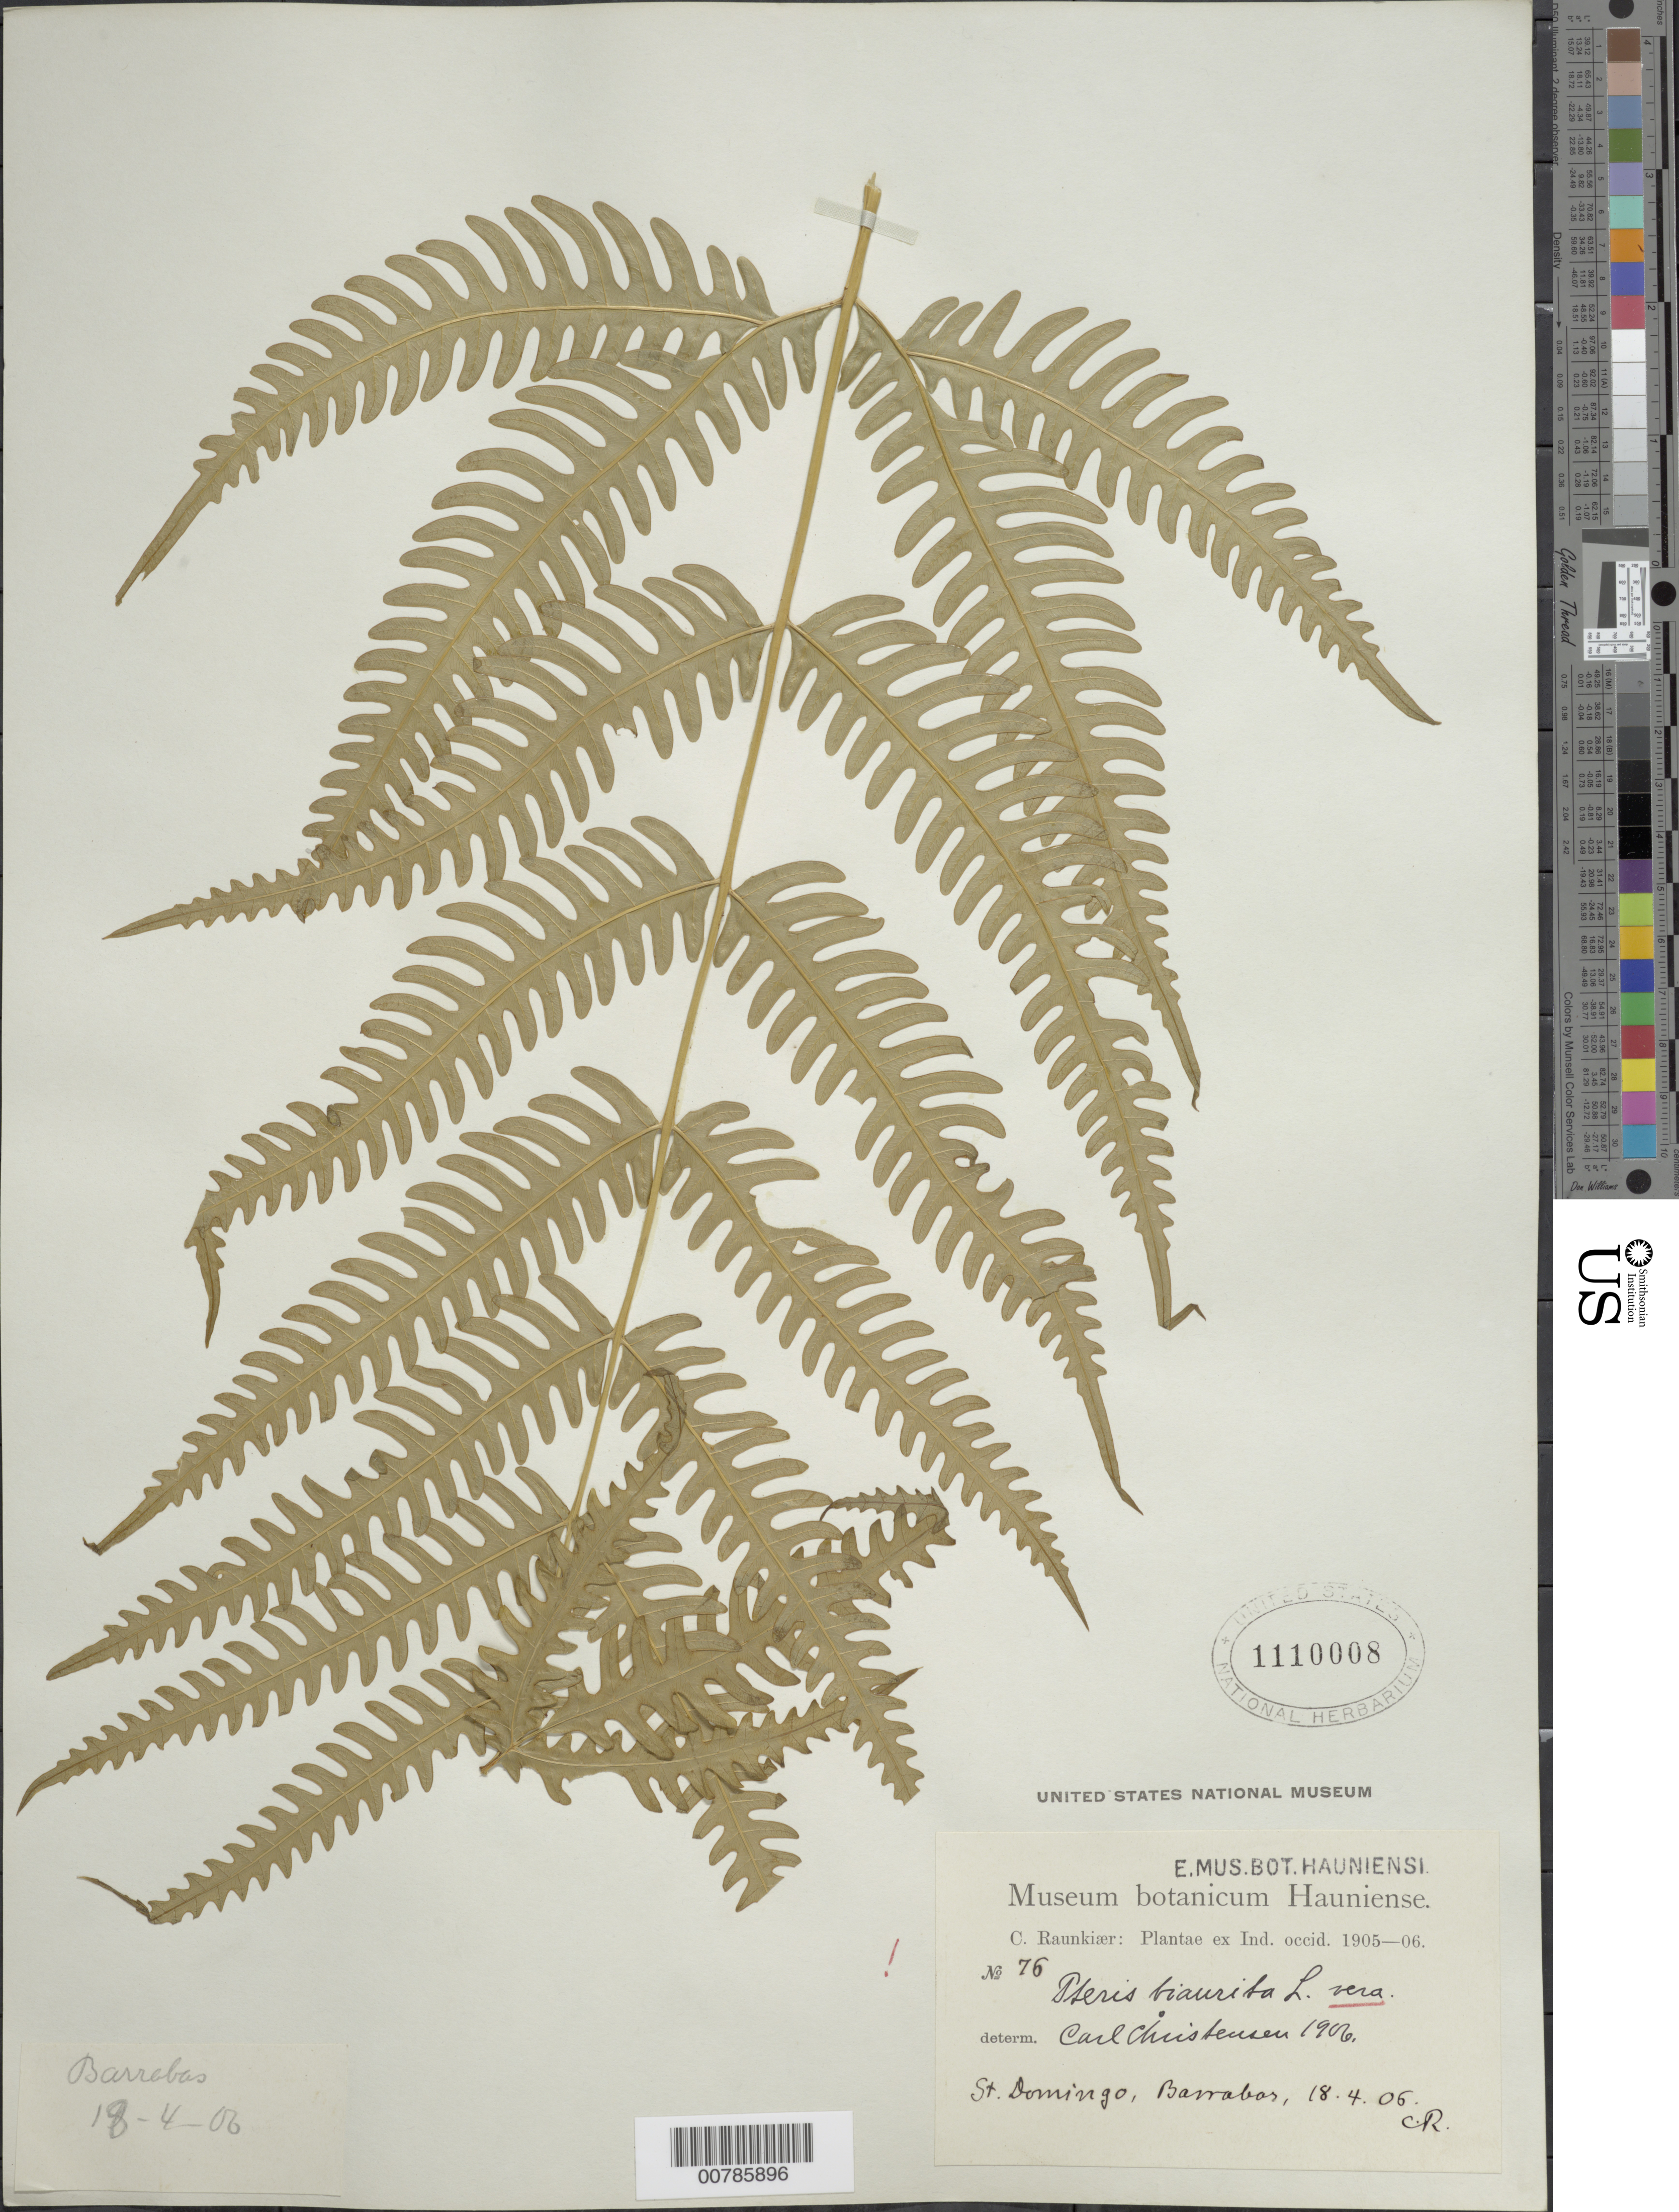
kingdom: Plantae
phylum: Tracheophyta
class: Polypodiopsida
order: Polypodiales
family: Pteridaceae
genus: Pteris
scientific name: Pteris biaurita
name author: L.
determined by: Christensen, C. F. A.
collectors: C. C. Raunkiaer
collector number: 76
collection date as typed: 18 Apr 1906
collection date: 1906-04-18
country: Dominican Republic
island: Hispaniola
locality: Barraabos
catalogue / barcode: US 1110008